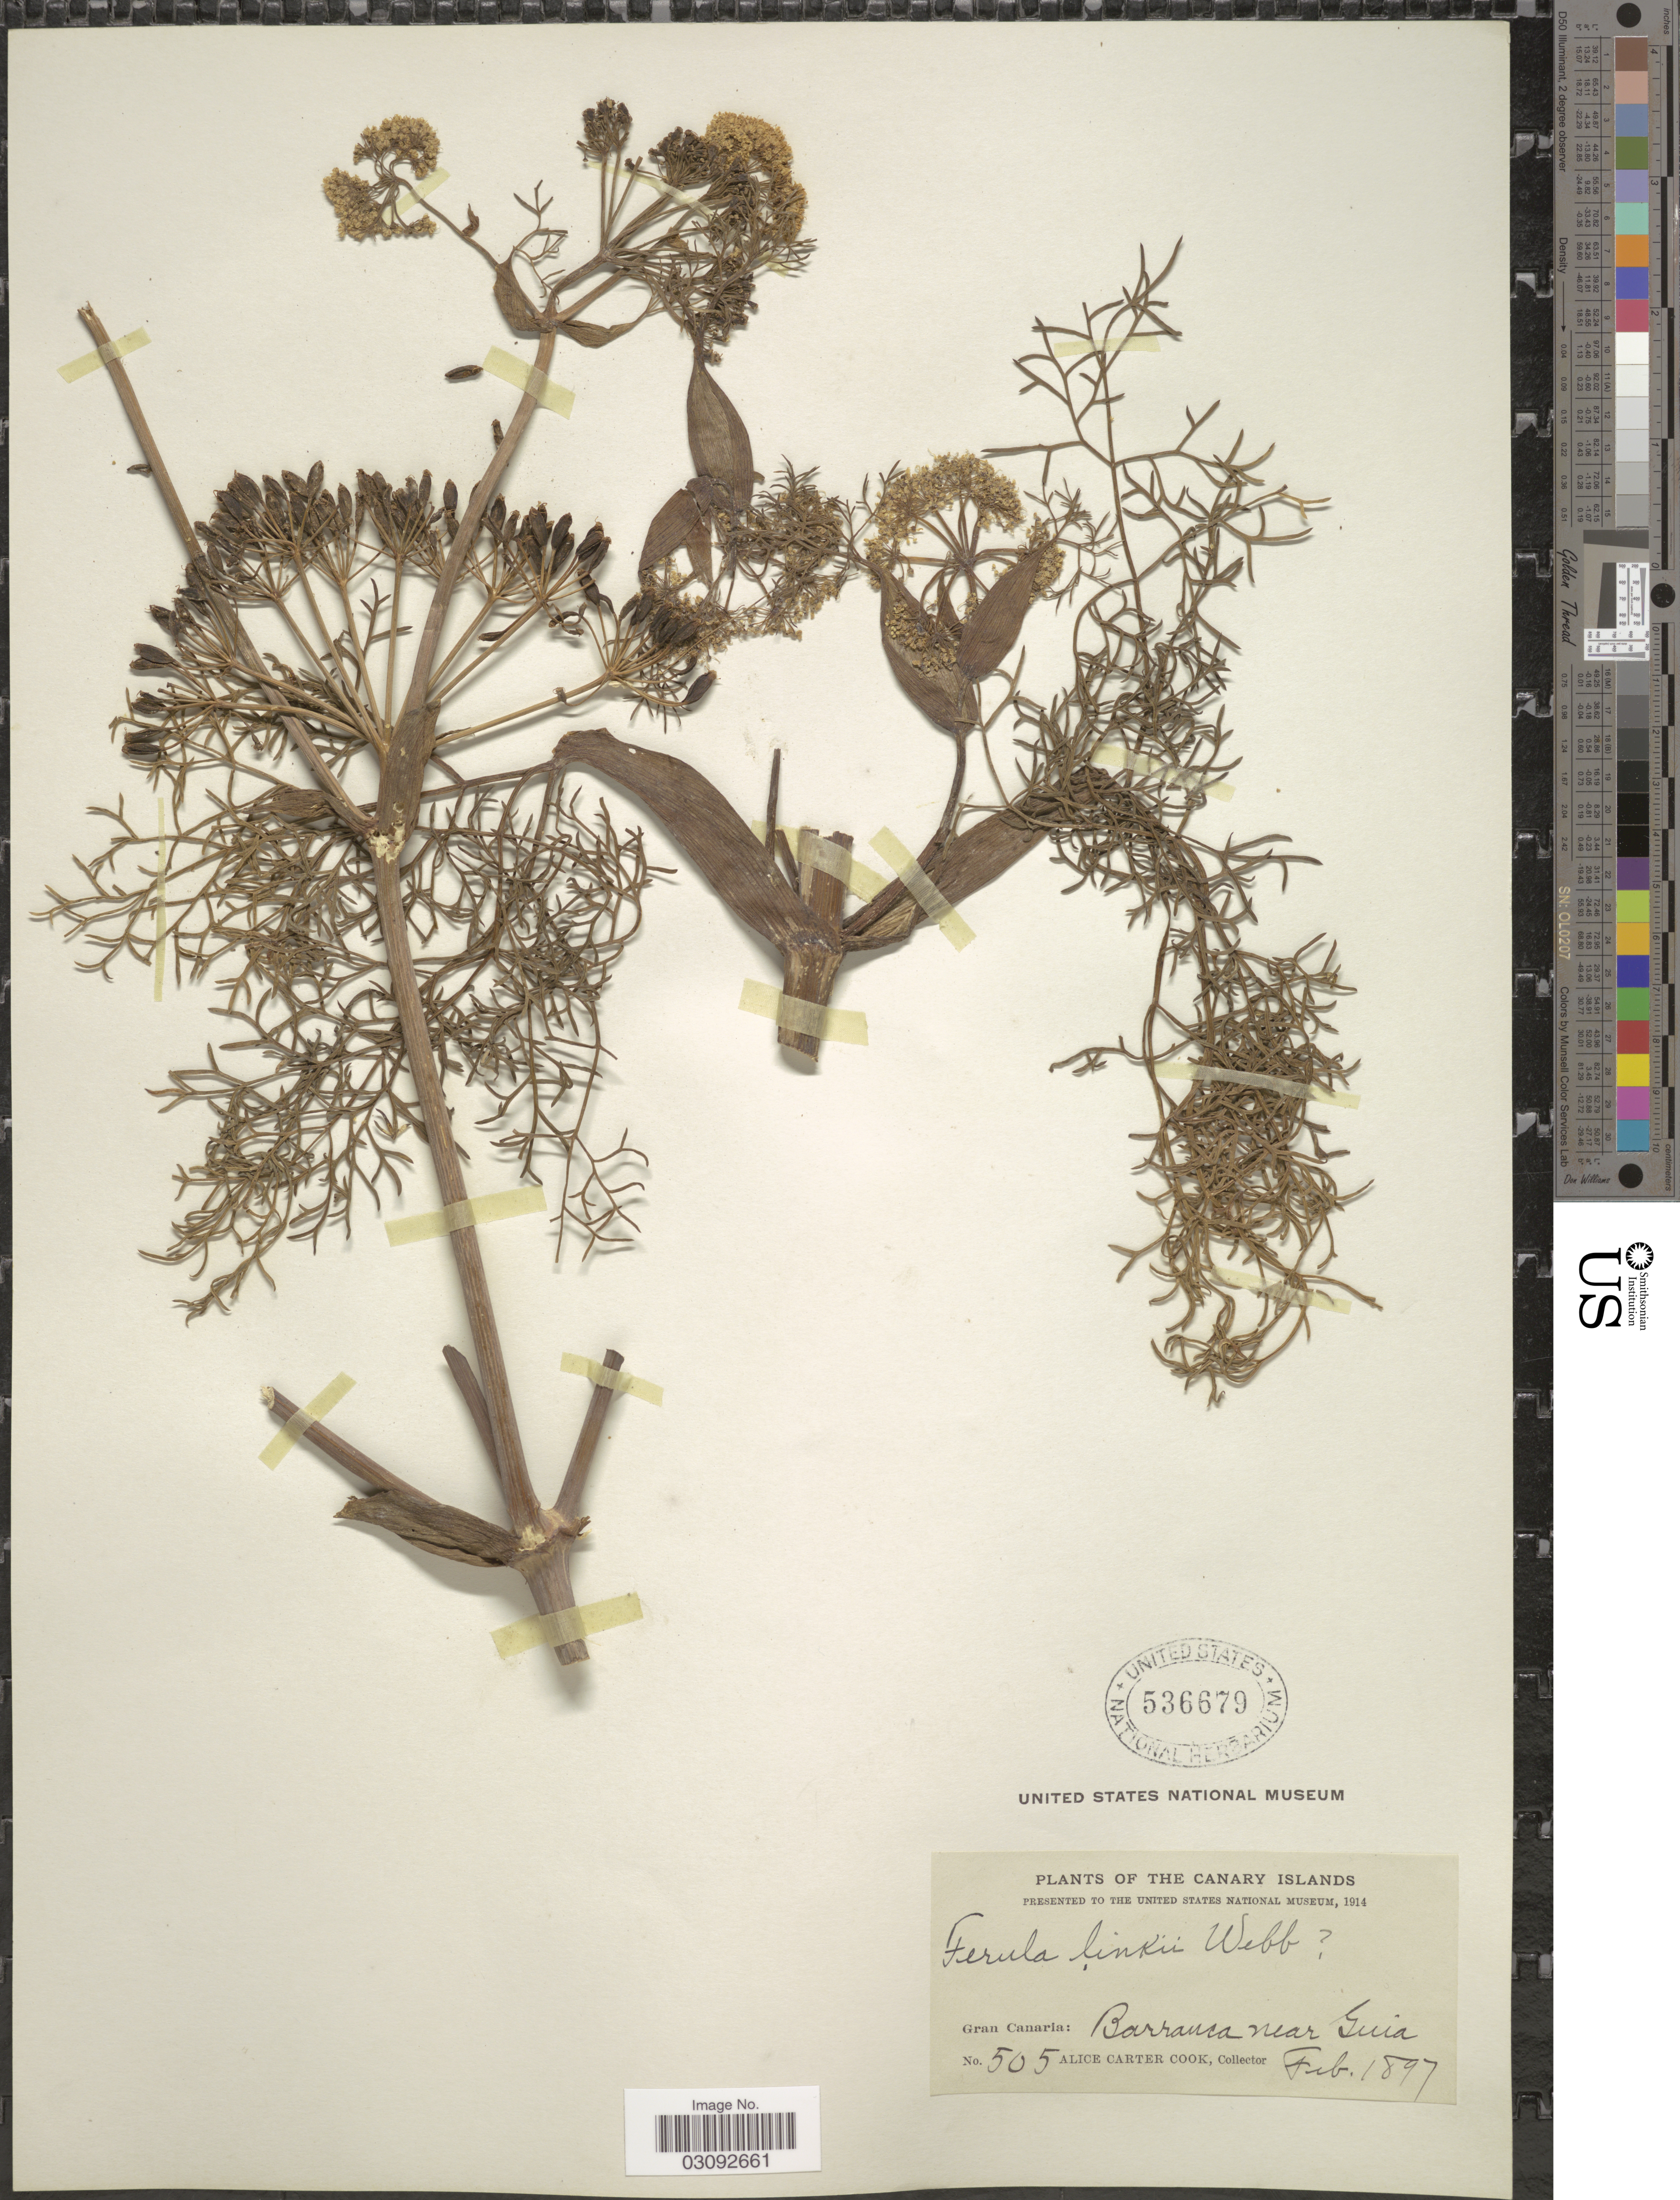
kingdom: Plantae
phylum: Tracheophyta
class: Magnoliopsida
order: Apiales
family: Apiaceae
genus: Ferula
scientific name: Ferula linkii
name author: Webb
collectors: Alice C. Cook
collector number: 505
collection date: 1897-02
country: Spain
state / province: Canarias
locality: Canary Islands. Gran Canaria: Barranca near Guia.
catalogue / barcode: US 536679